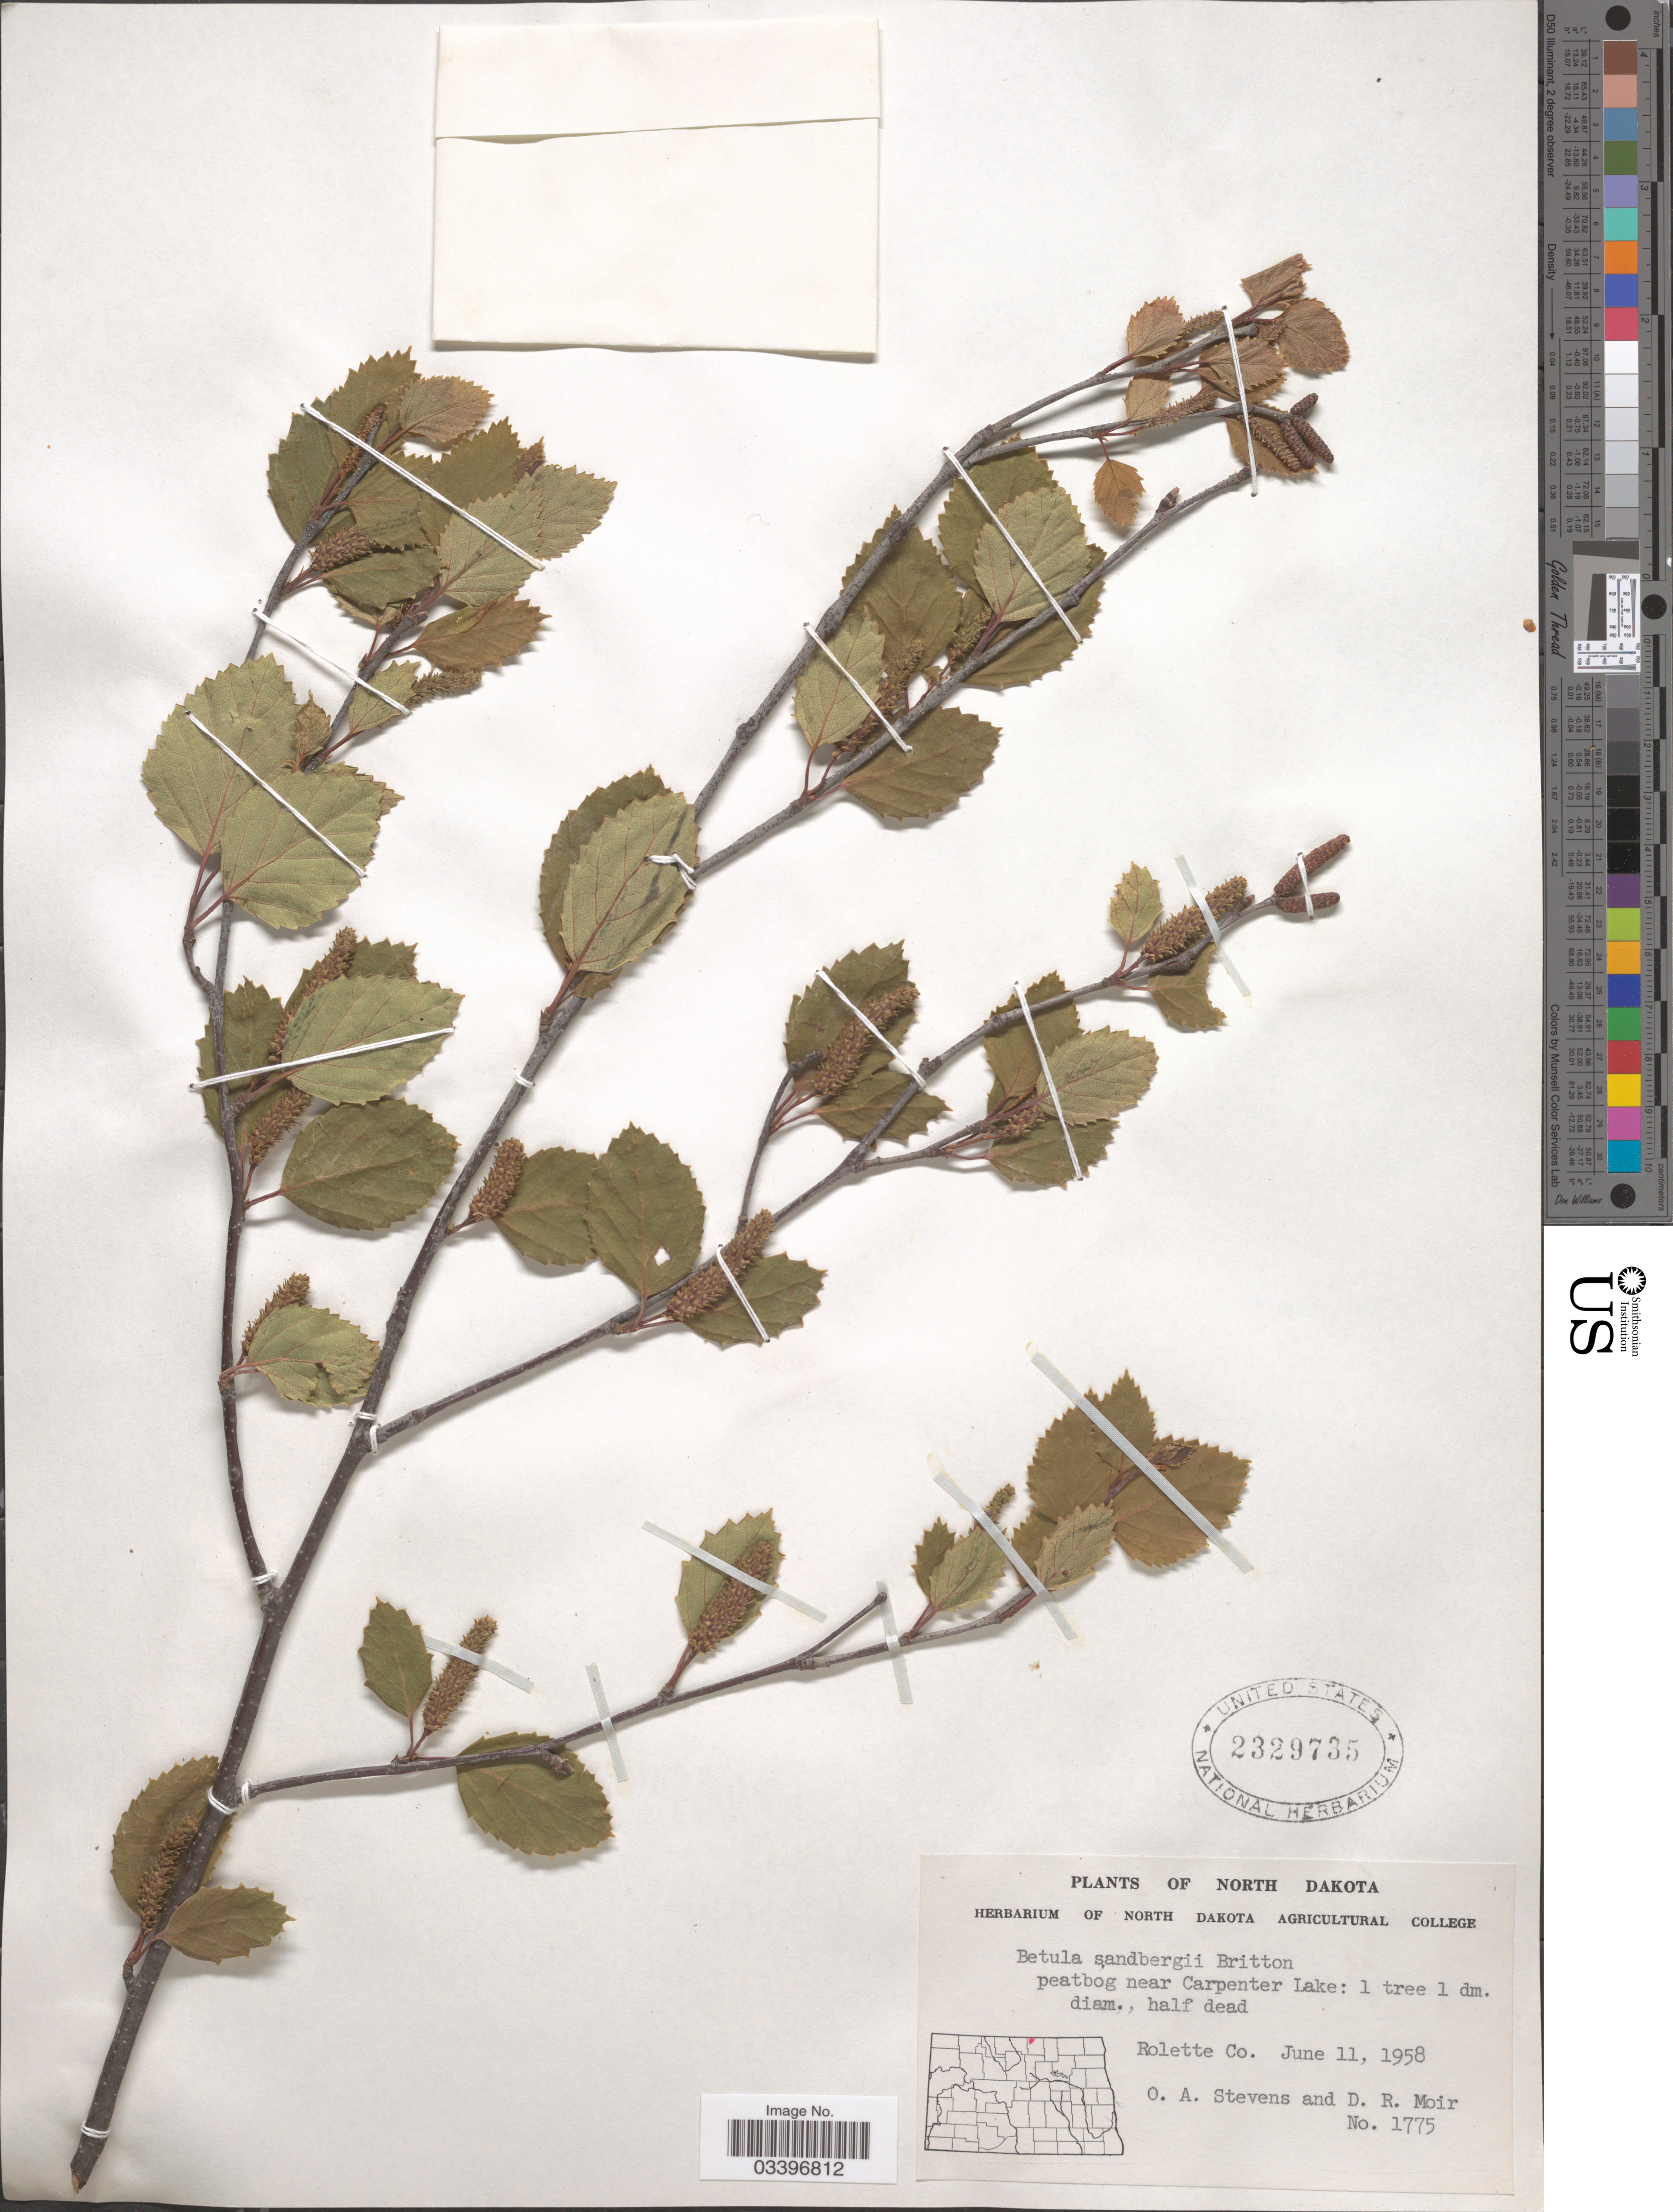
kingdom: Plantae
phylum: Tracheophyta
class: Magnoliopsida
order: Fagales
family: Betulaceae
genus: Betula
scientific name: Betula x sandbergii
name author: Britton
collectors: O. A. Stevens & D. Moir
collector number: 1775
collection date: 1958-06-11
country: United States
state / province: North Dakota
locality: Paetbog near Carpenter Lake, Rolette Co.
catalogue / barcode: US 2329735